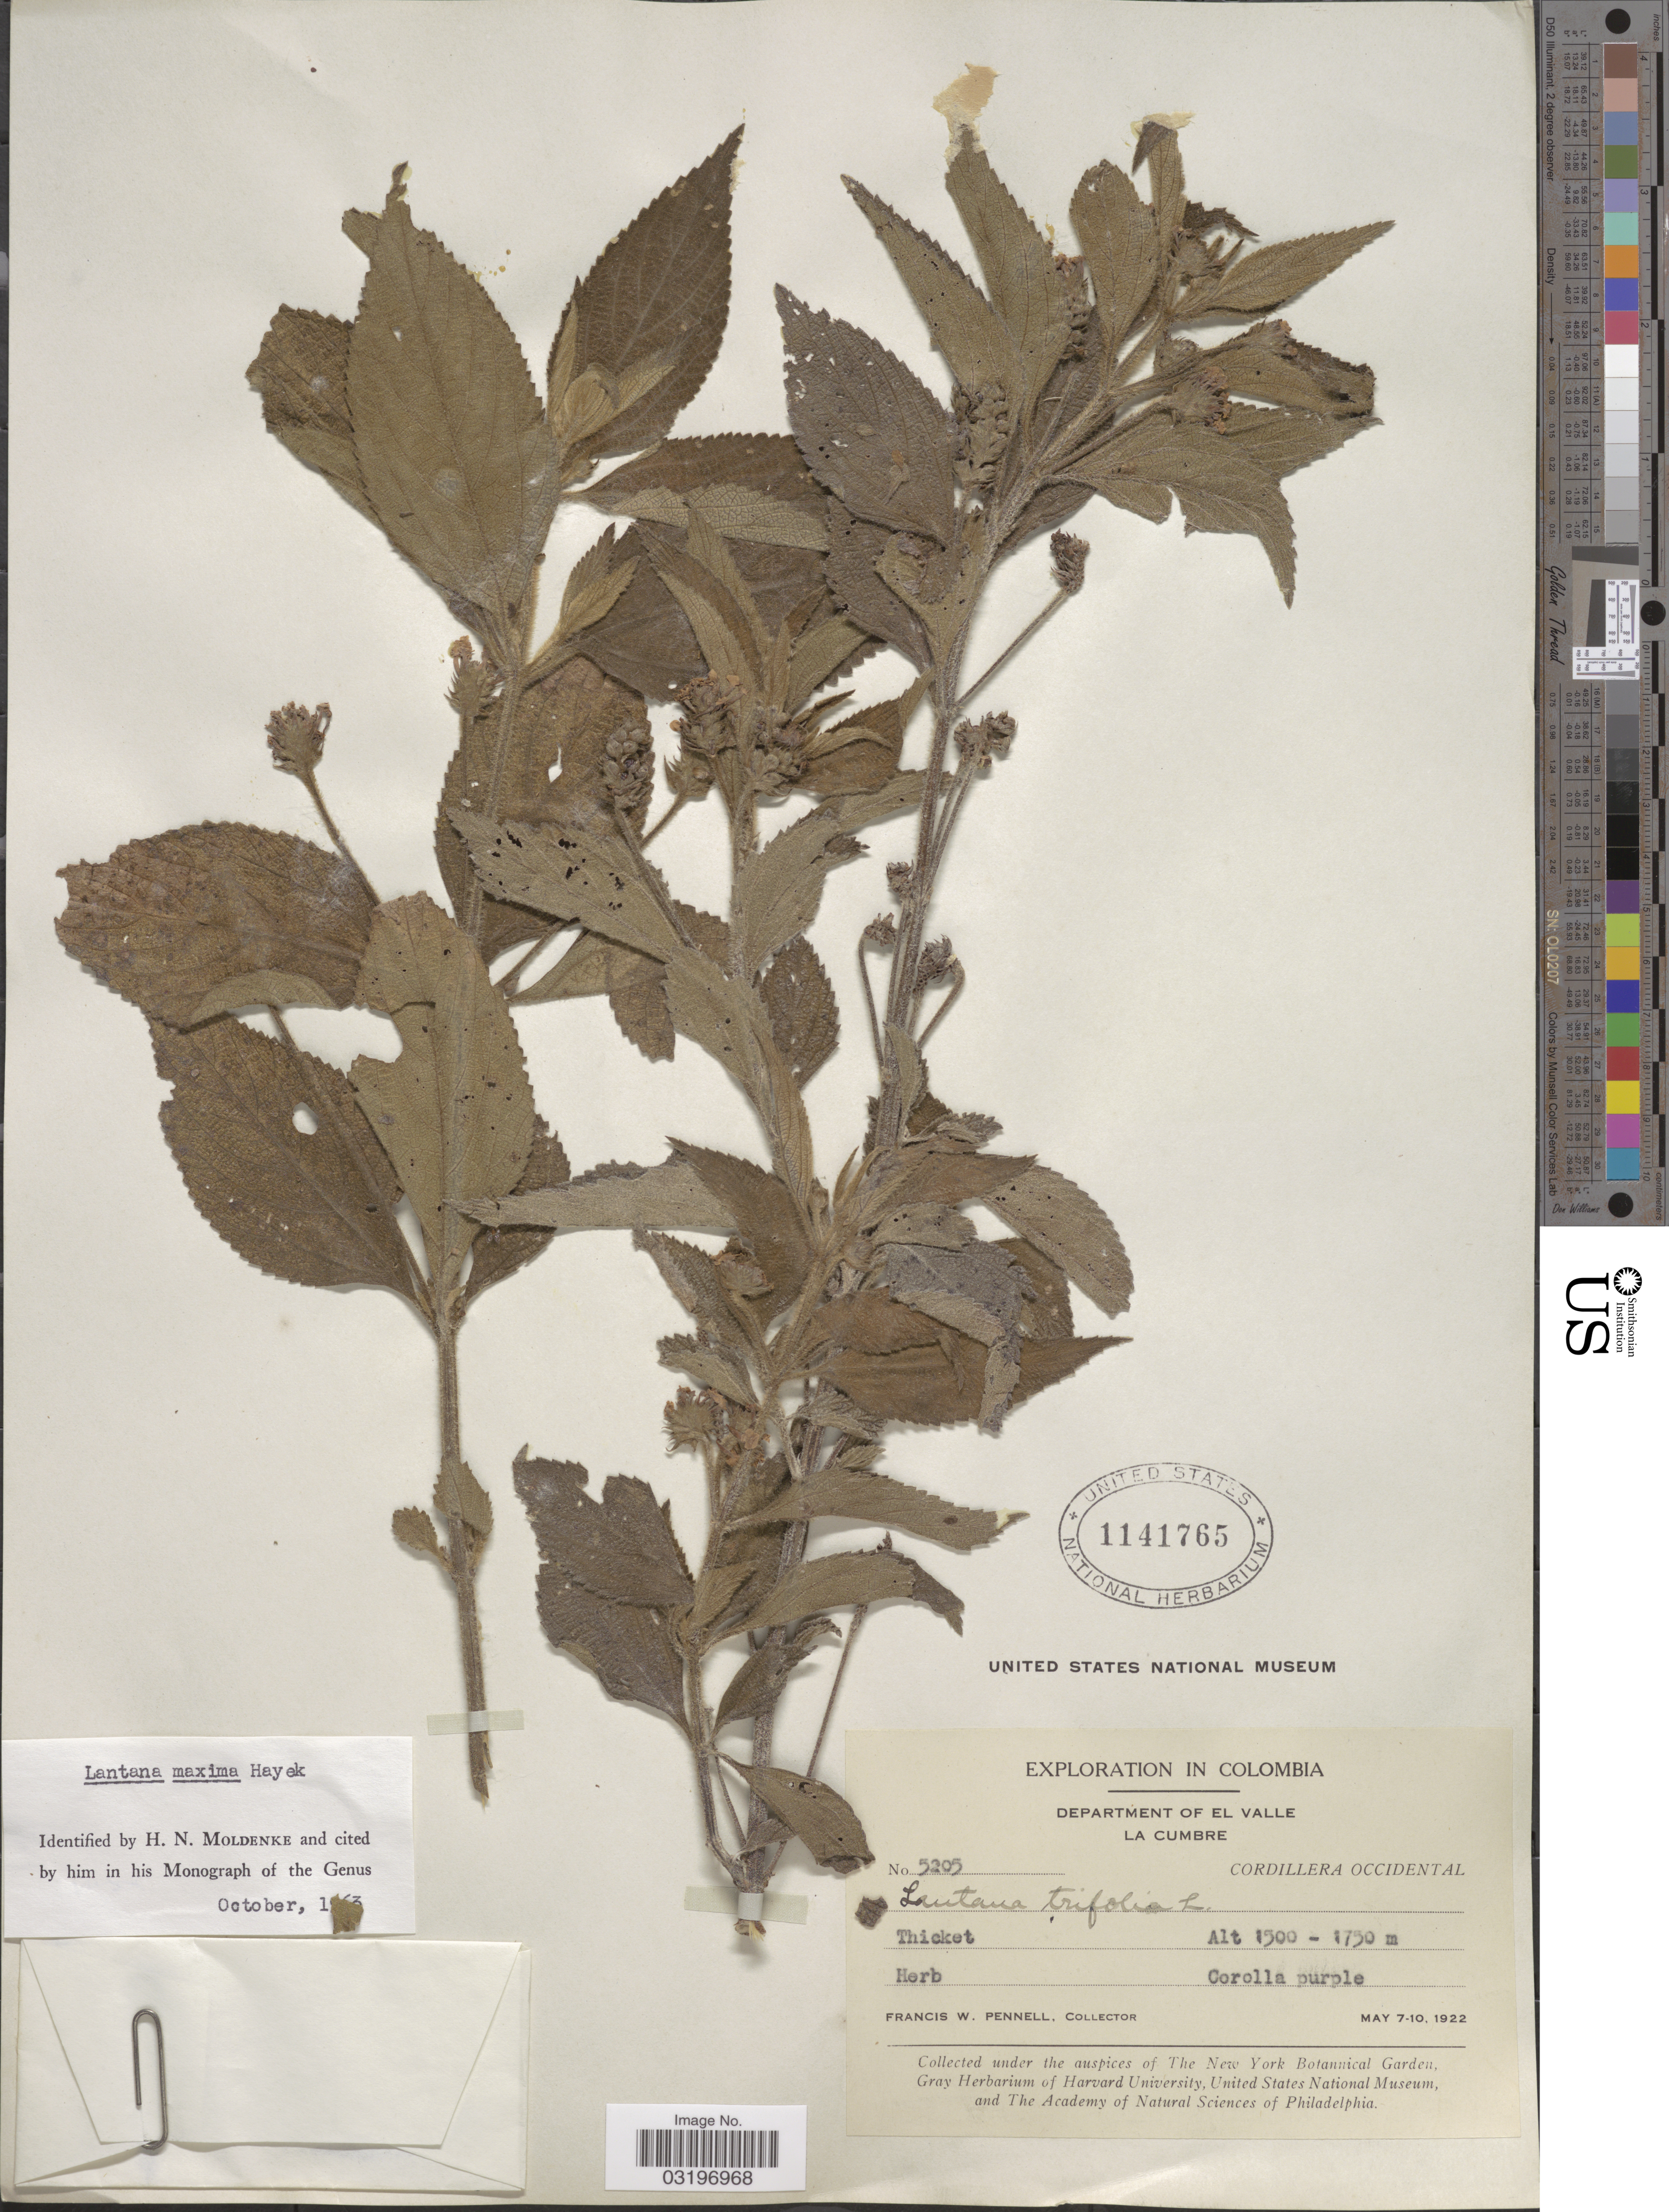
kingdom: Plantae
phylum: Tracheophyta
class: Magnoliopsida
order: Lamiales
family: Verbenaceae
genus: Lantana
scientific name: Lantana maxima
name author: Hayek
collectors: F. W. Pennell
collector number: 5205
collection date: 1922-05-07/1922-05-10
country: Colombia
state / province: Valle del Cauca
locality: Department of El Valle. La Cumbre. Cordillera Occidental.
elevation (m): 1500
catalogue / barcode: US 1141765